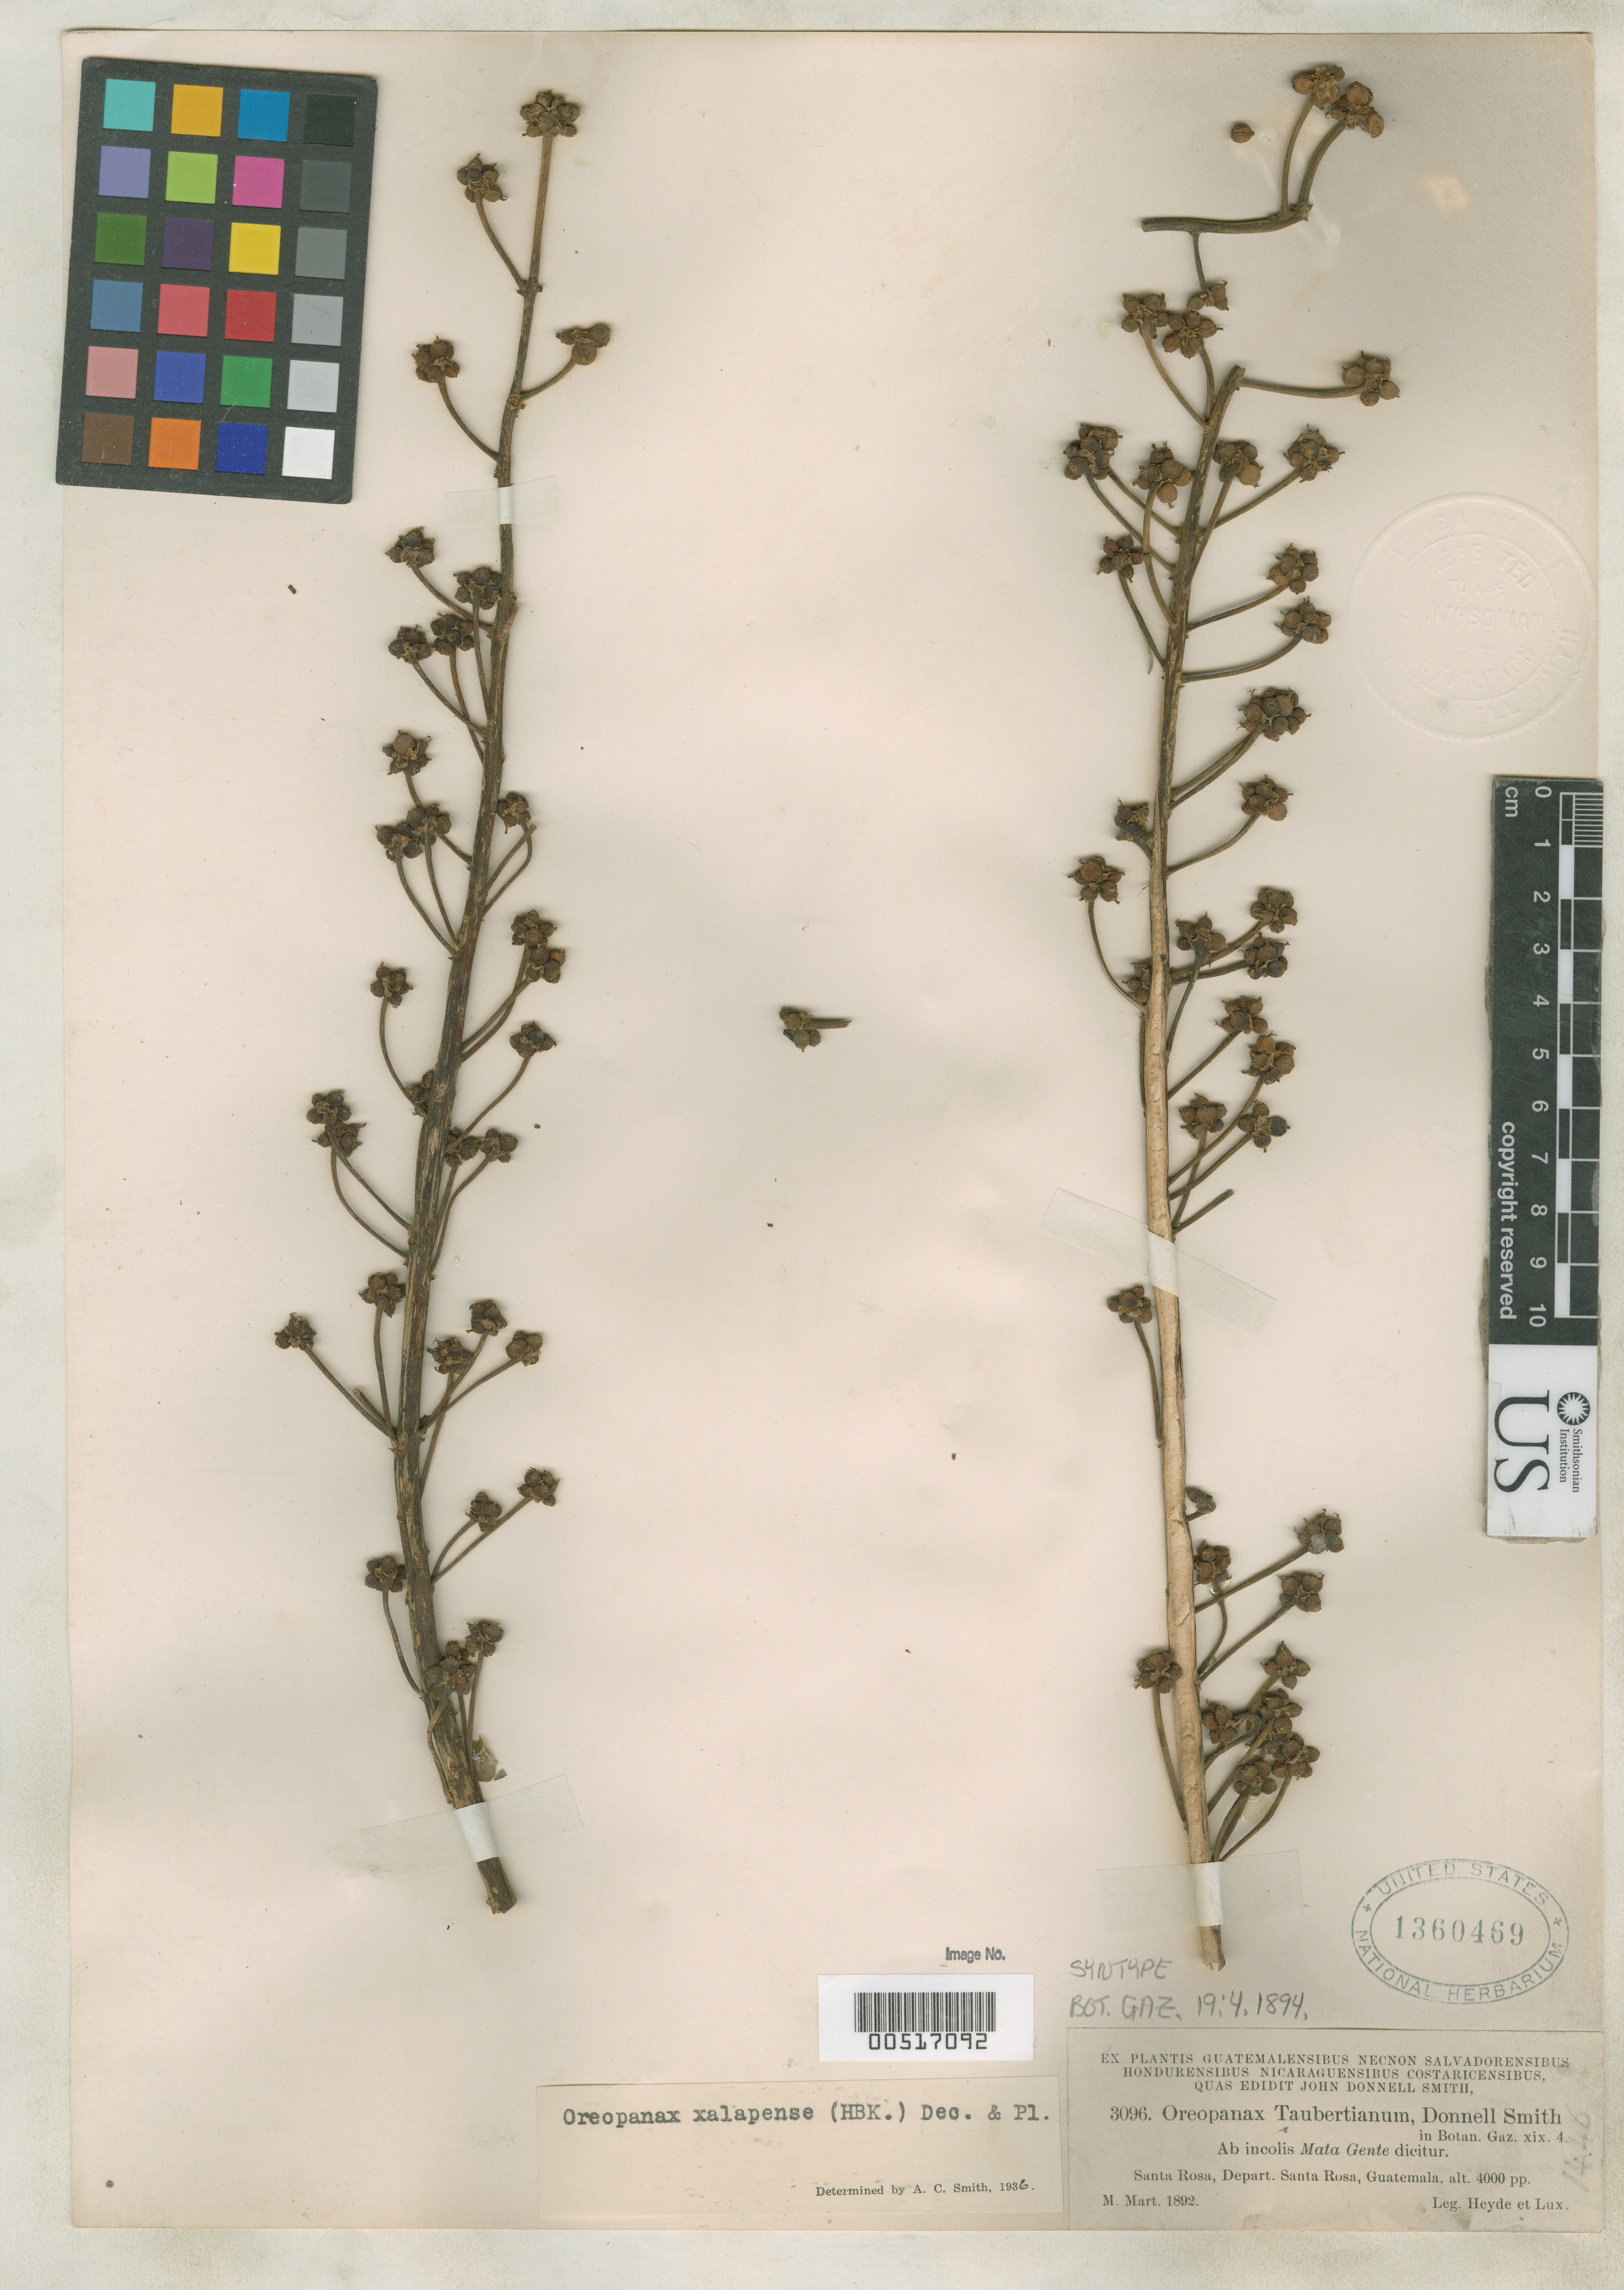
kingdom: Plantae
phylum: Tracheophyta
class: Magnoliopsida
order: Apiales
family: Araliaceae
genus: Oreopanax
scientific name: Oreopanax taubertianus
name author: Donn. Sm.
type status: Syntype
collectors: E. T. Heyde & E. Lux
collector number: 3096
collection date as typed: Mar 1892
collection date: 1892-03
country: Guatemala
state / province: Santa Rosa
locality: Santa Rosa.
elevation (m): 1219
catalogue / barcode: US 1360469